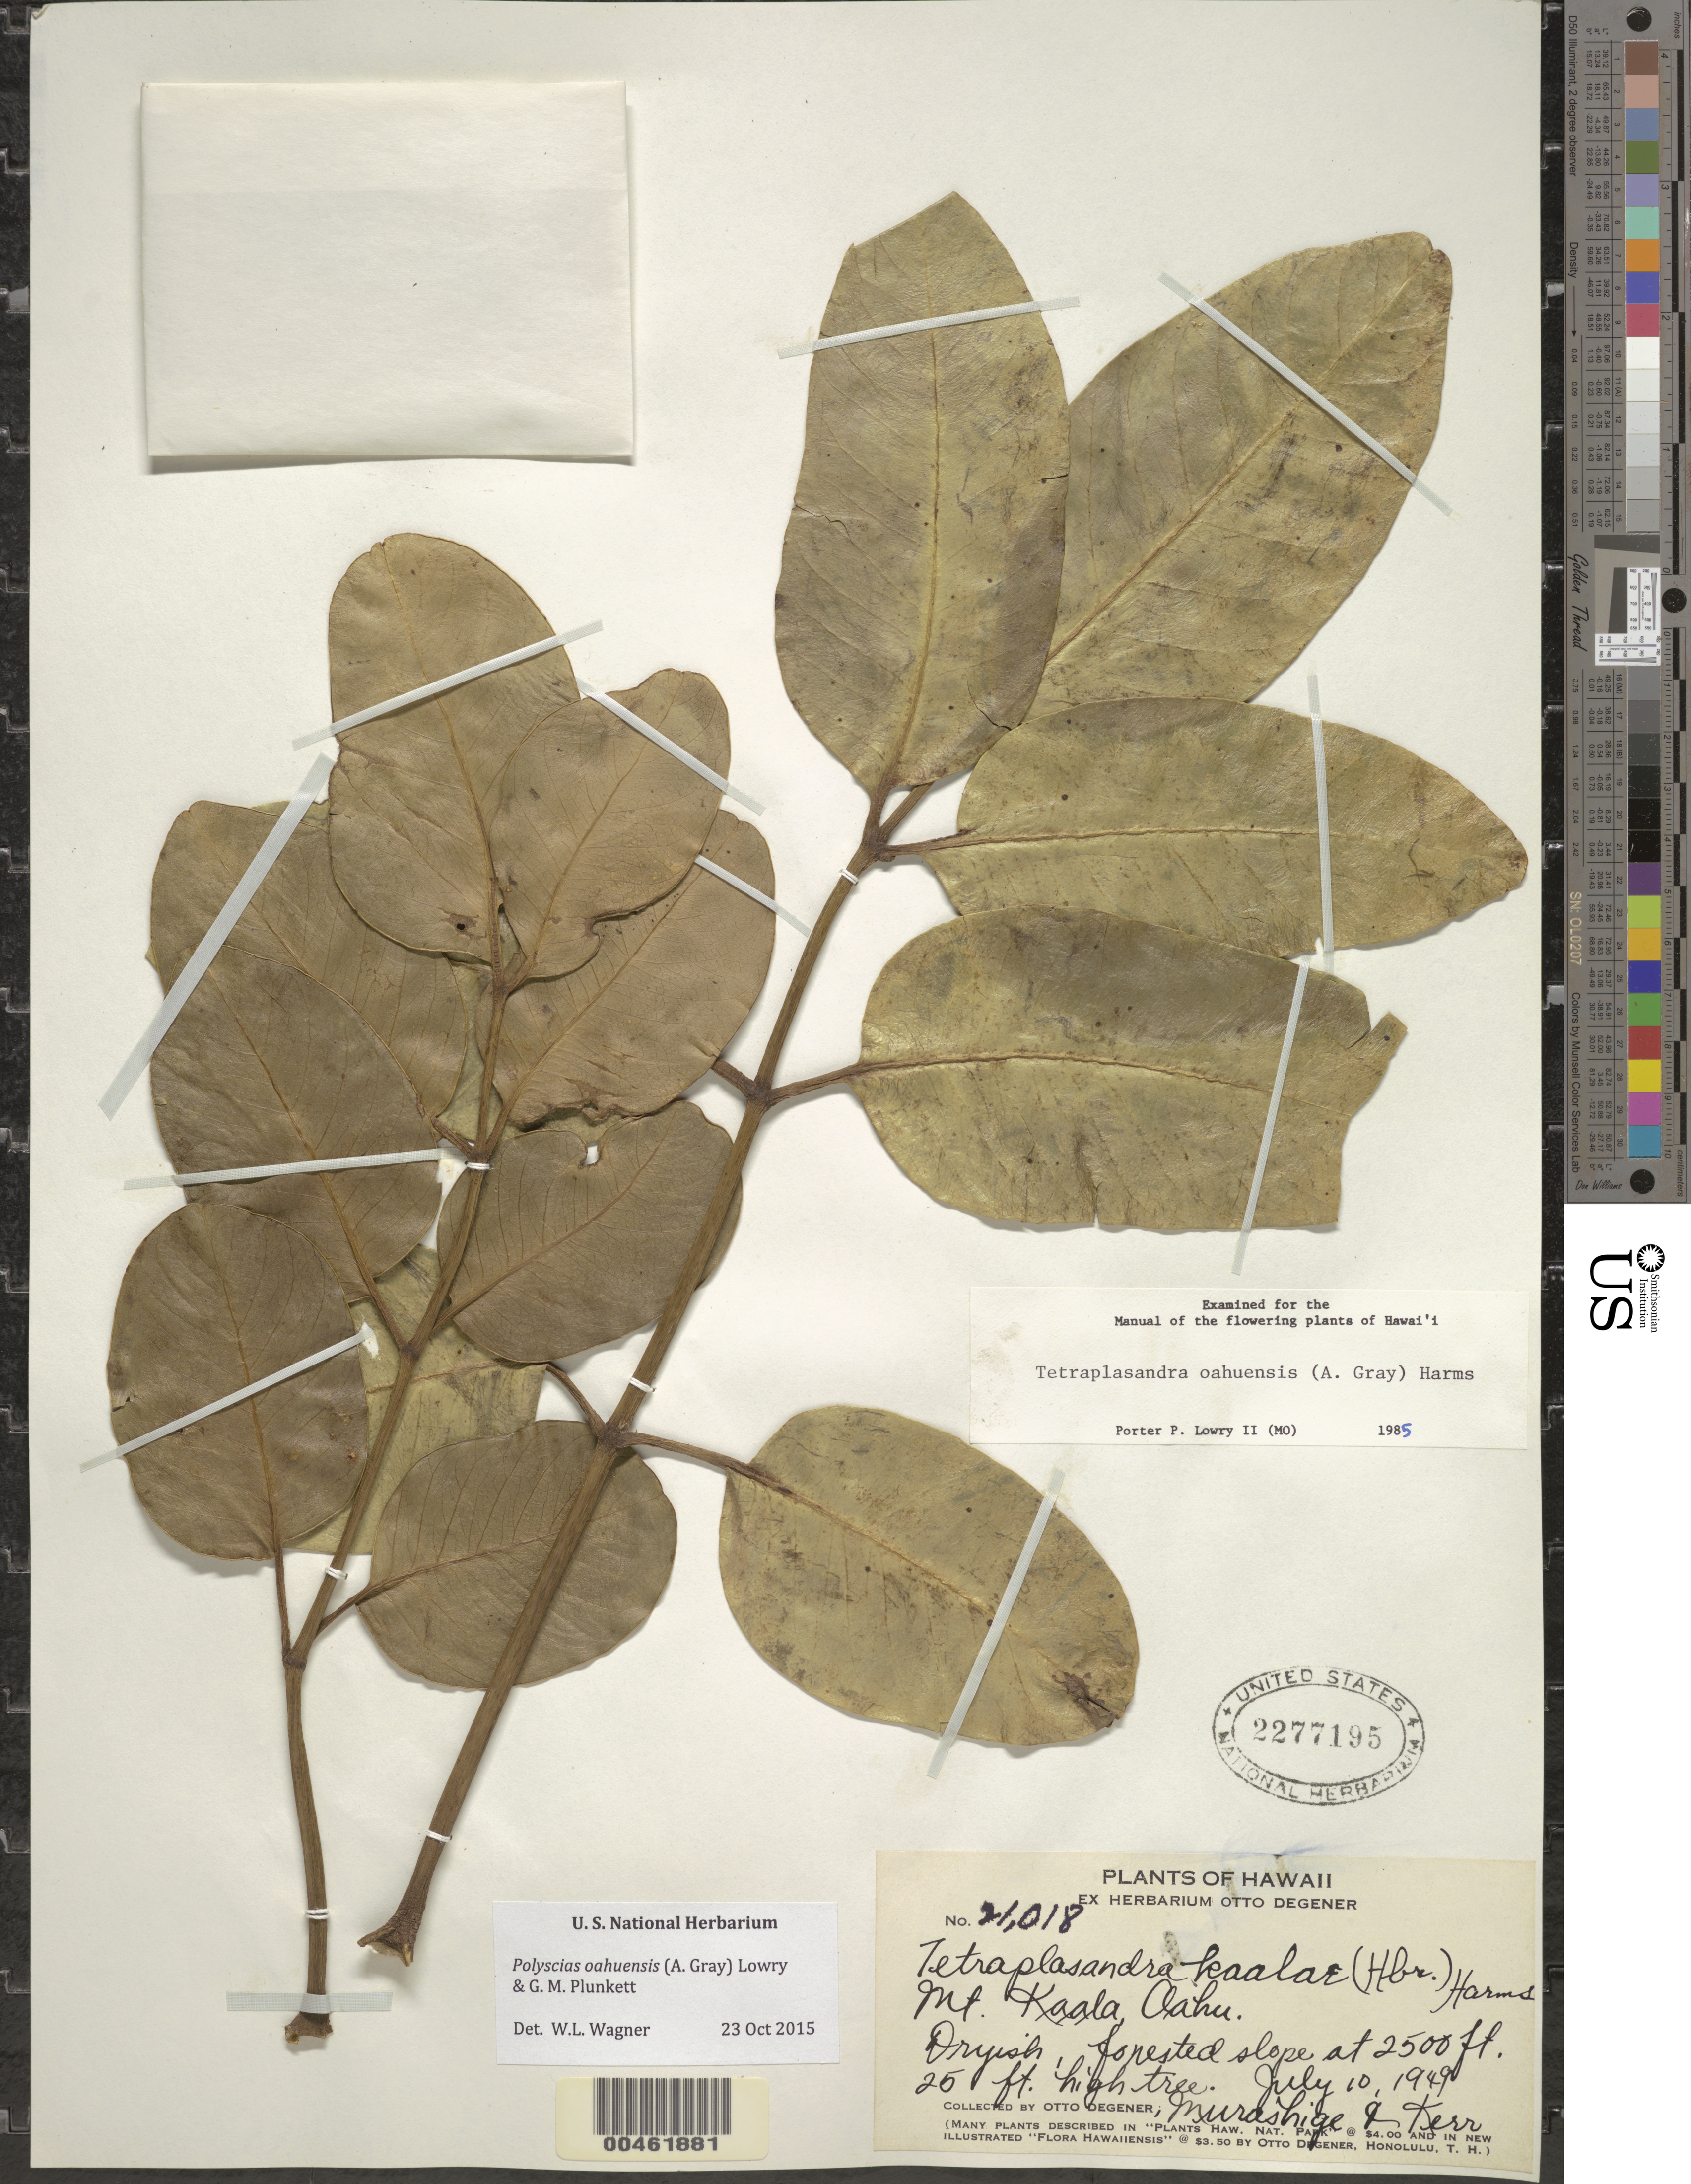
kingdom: Plantae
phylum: Tracheophyta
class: Magnoliopsida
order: Apiales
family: Araliaceae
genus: Polyscias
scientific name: Polyscias oahuensis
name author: (A. Gray) Lowry & G. M. Plunkett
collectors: O. Degener, T. Murashige & Kerr, --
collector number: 21018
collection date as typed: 10 Jul 1949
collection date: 1949-07-10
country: United States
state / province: Hawaii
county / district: Honolulu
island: Oahu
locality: Mount Kaala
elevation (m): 762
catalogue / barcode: US 2277195